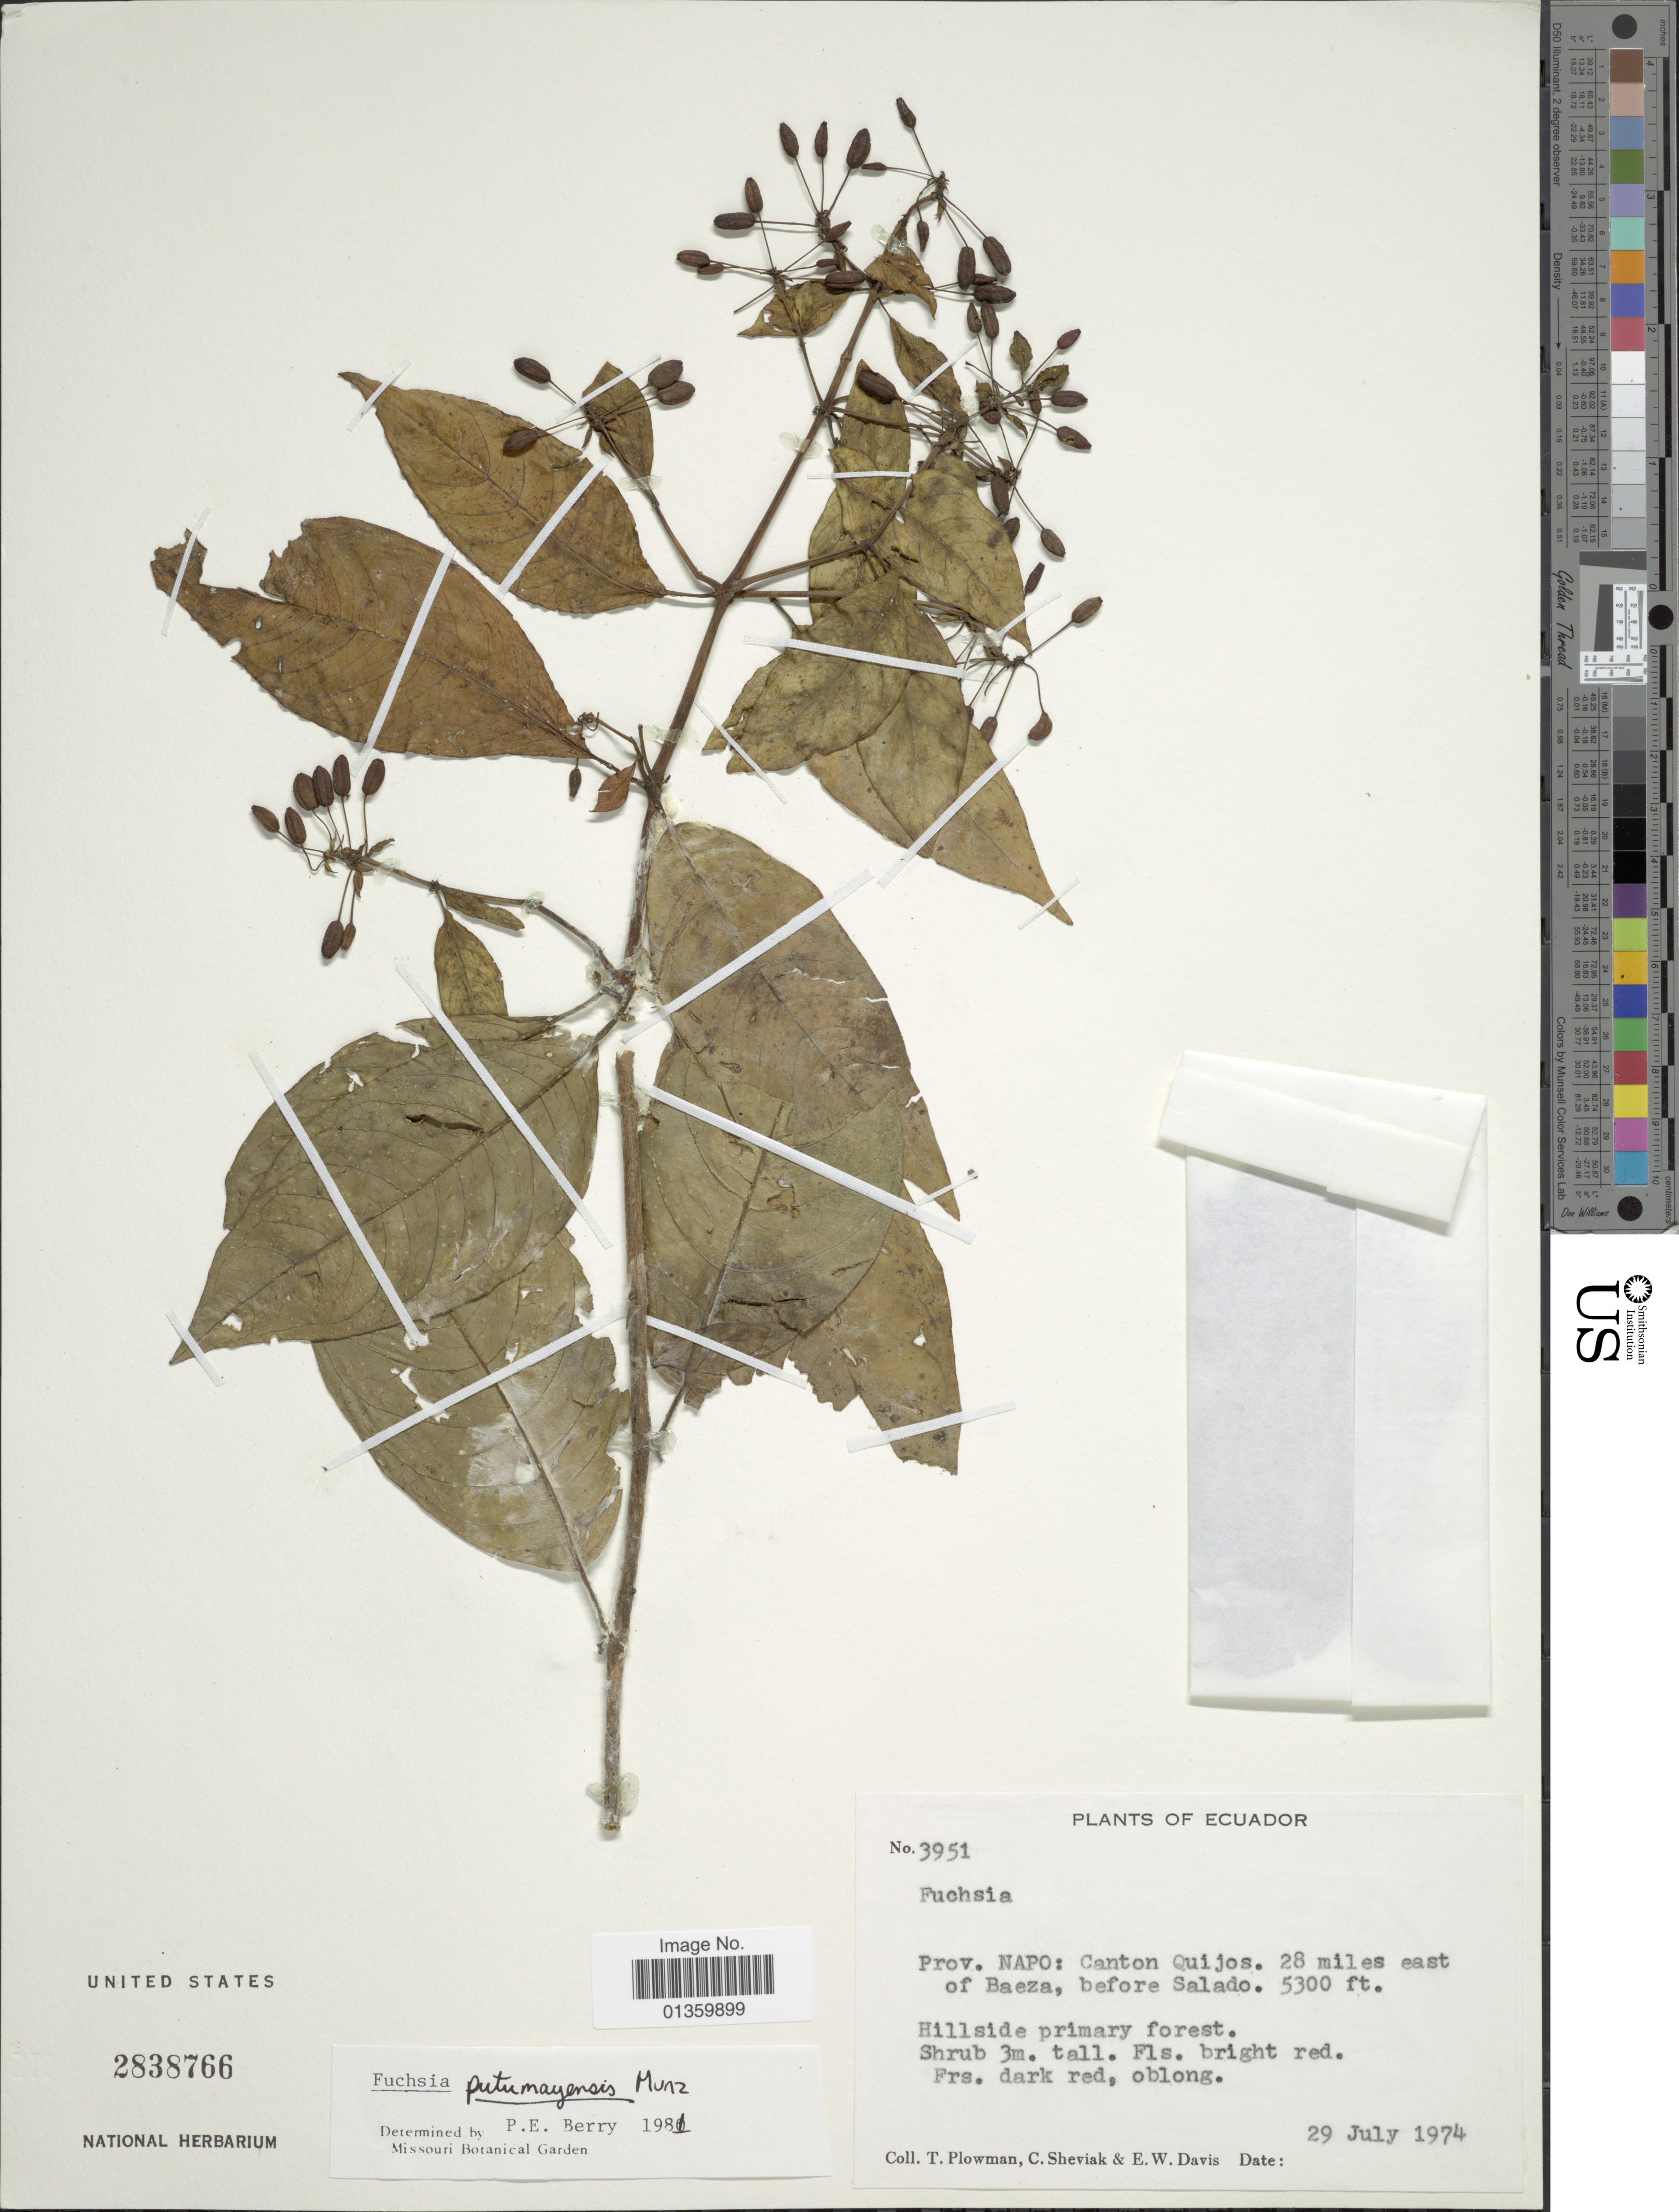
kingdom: Plantae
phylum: Tracheophyta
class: Magnoliopsida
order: Myrtales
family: Onagraceae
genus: Fuchsia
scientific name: Fuchsia putumayensis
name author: Munz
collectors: T. Plowman, C. J. Sheviak & E. W. Davis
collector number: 3951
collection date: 1974-07-29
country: Ecuador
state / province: Napo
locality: Canton Quijos. 28 miles east of Baeza, before Salado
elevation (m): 1615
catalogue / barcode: US 2838766